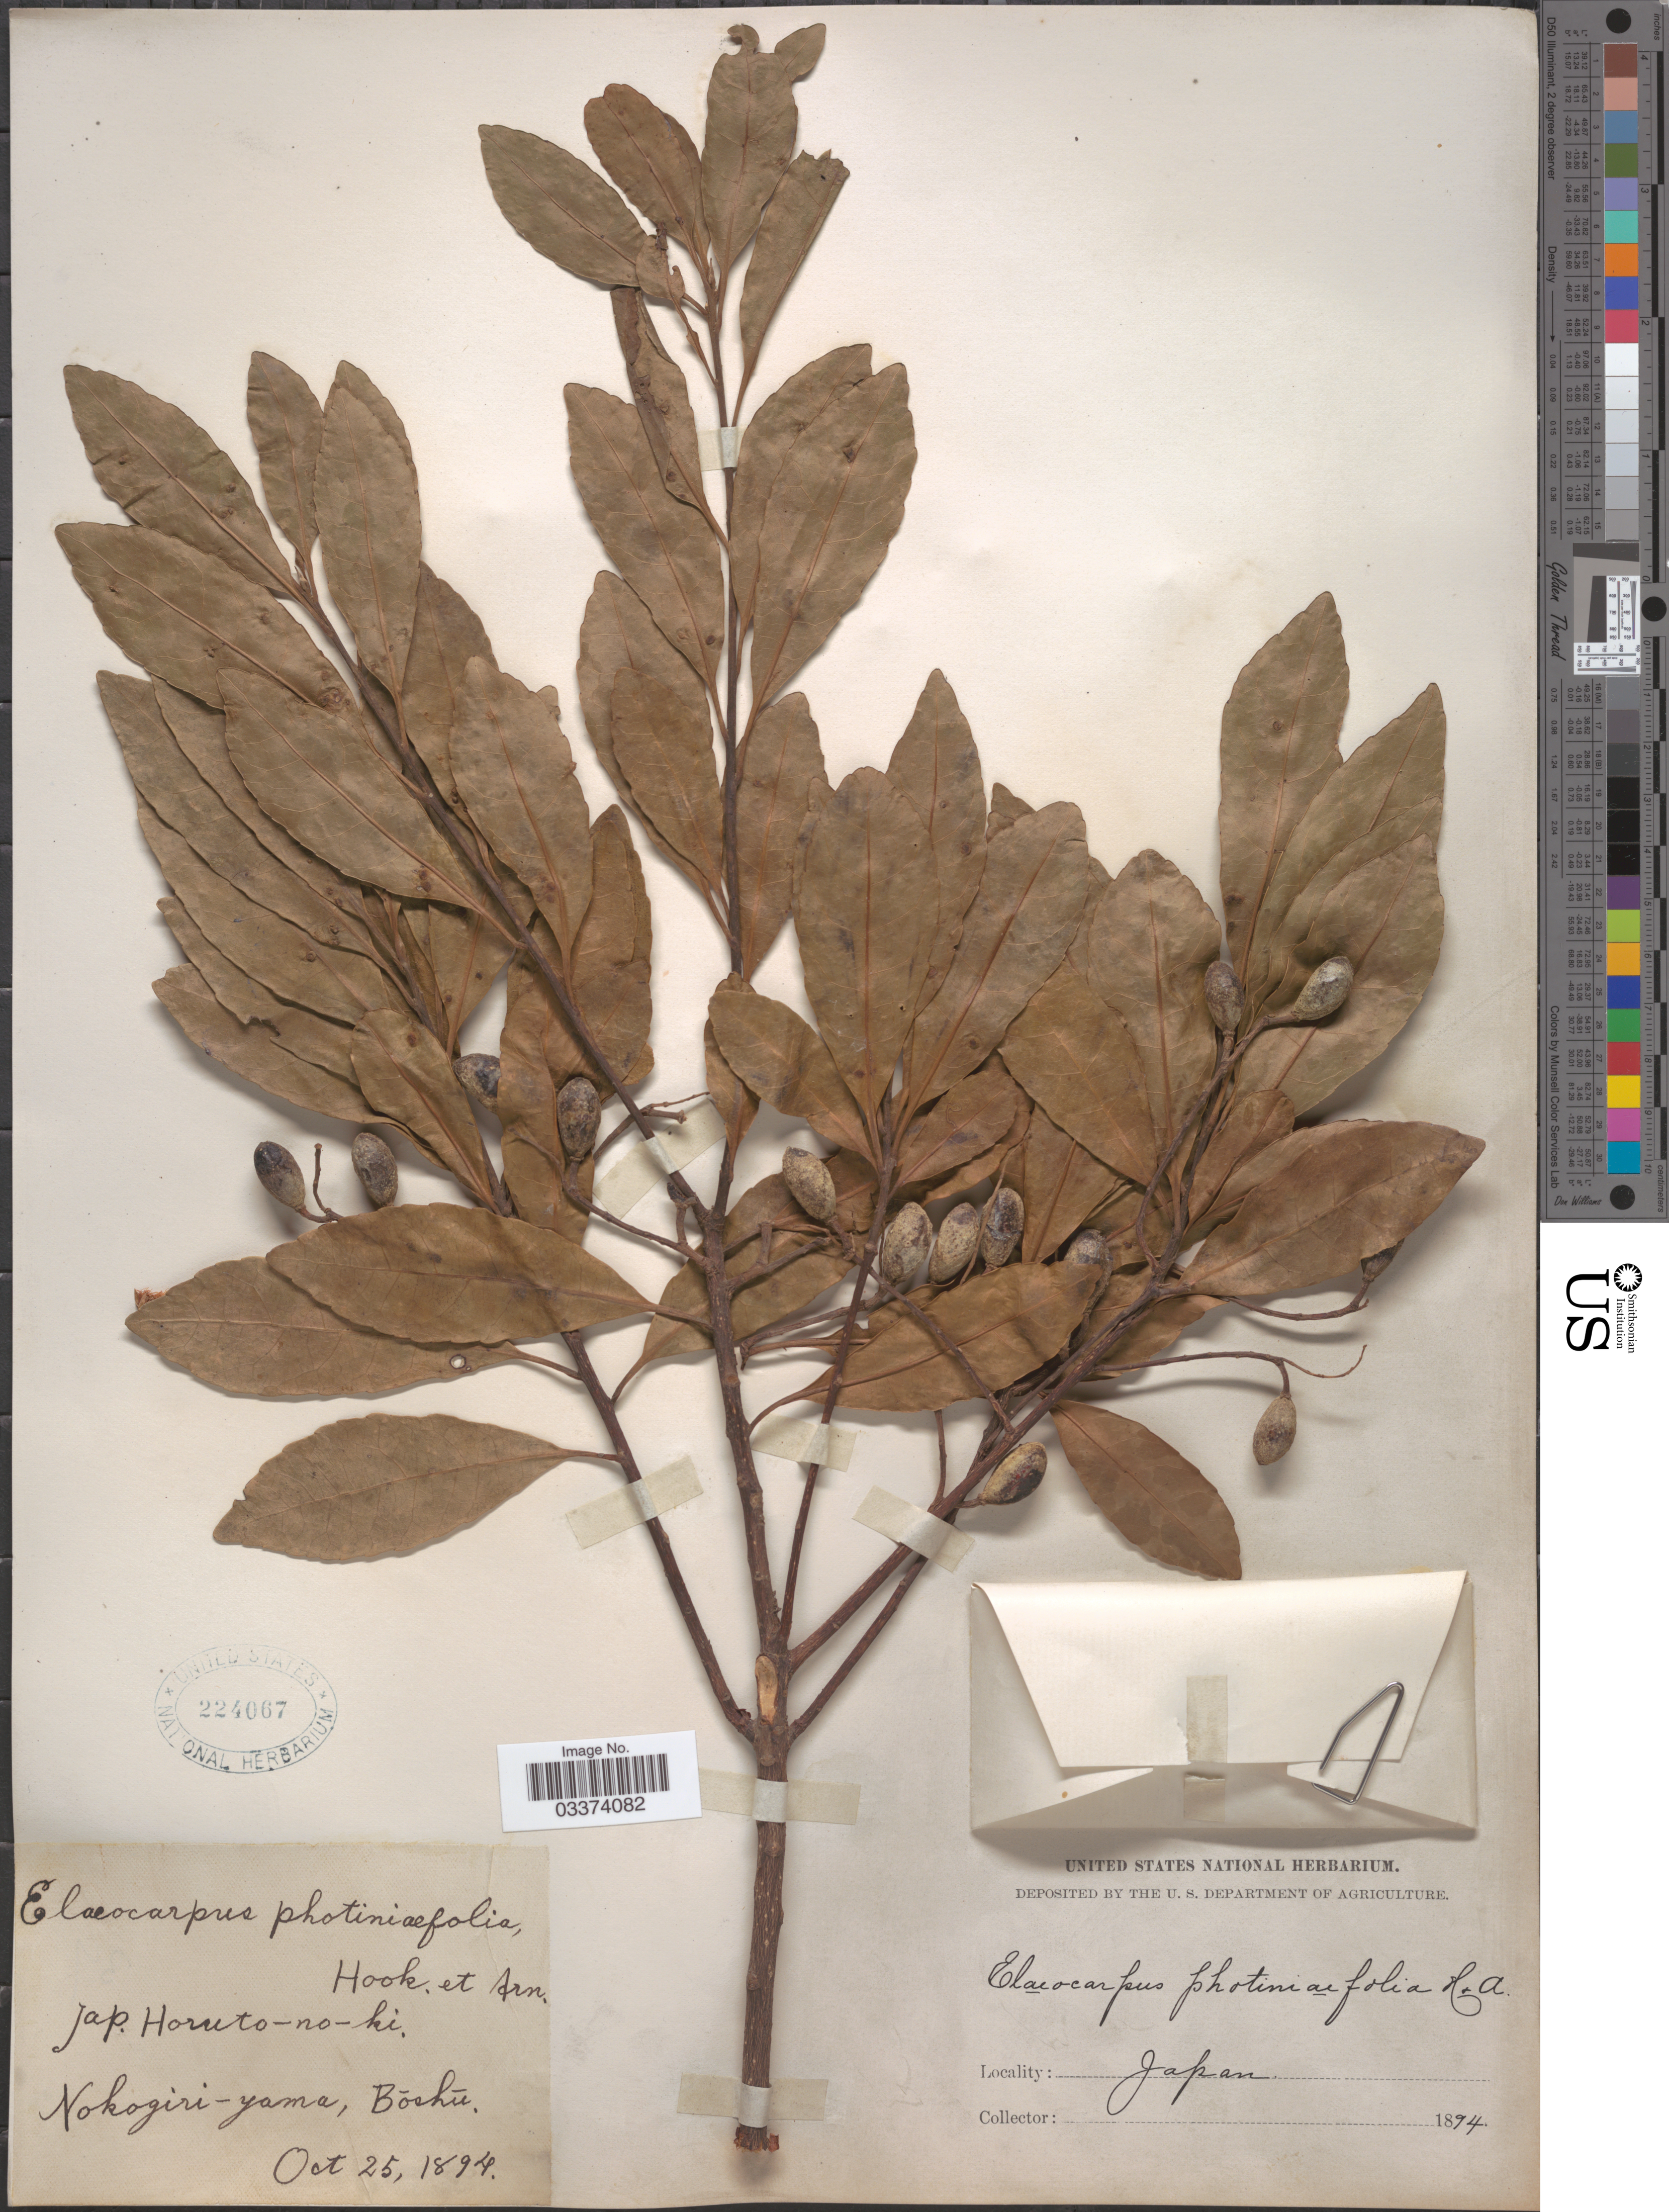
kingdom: Plantae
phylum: Tracheophyta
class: Magnoliopsida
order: Oxalidales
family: Elaeocarpaceae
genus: Elaeocarpus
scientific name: Elaeocarpus decipiens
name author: F.B. Forbes & Hemsl.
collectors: ex herb. United States National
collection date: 1894-10-25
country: Japan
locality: Nokogiri-yama, Bōshū.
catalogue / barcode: US 224067